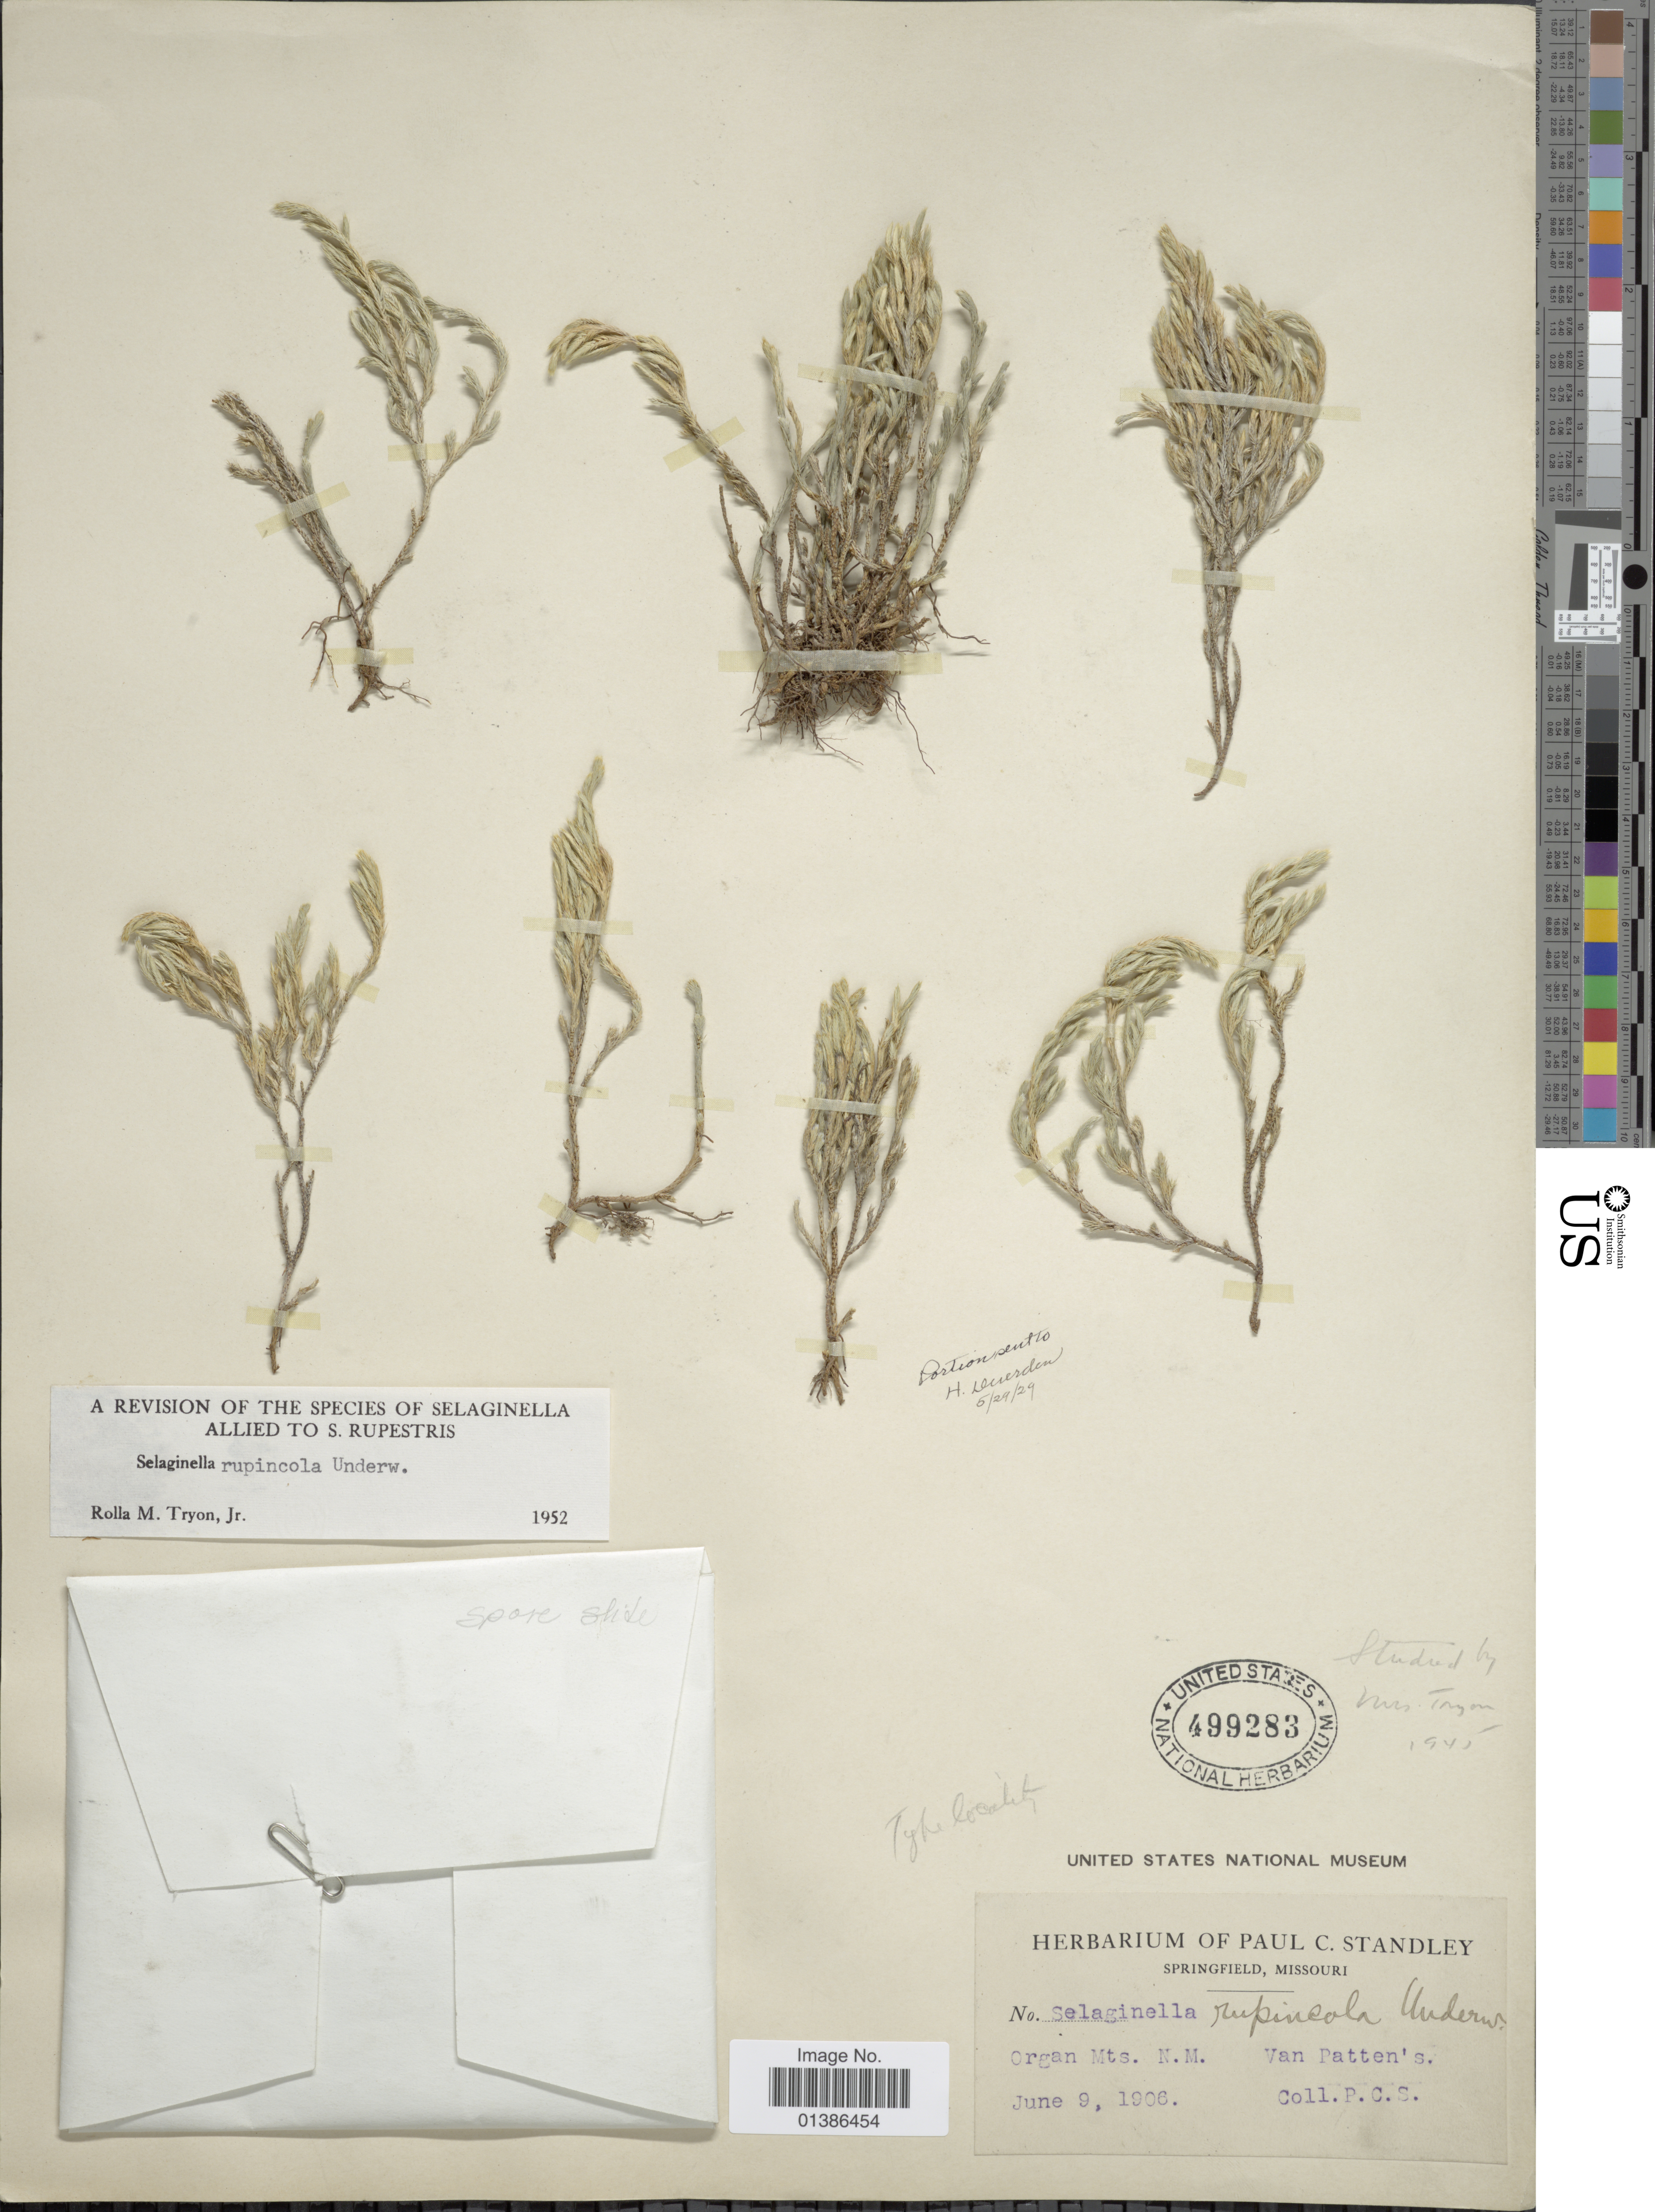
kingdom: Plantae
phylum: Tracheophyta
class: Lycopodiopsida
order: Selaginellales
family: Selaginellaceae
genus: Selaginella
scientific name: Selaginella rupincola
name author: Underw.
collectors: P. C. Standley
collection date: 1906-06-09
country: United States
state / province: New Mexico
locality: Springfield, Missouri. Organ Mts. Van Patten's.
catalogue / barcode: US 499283